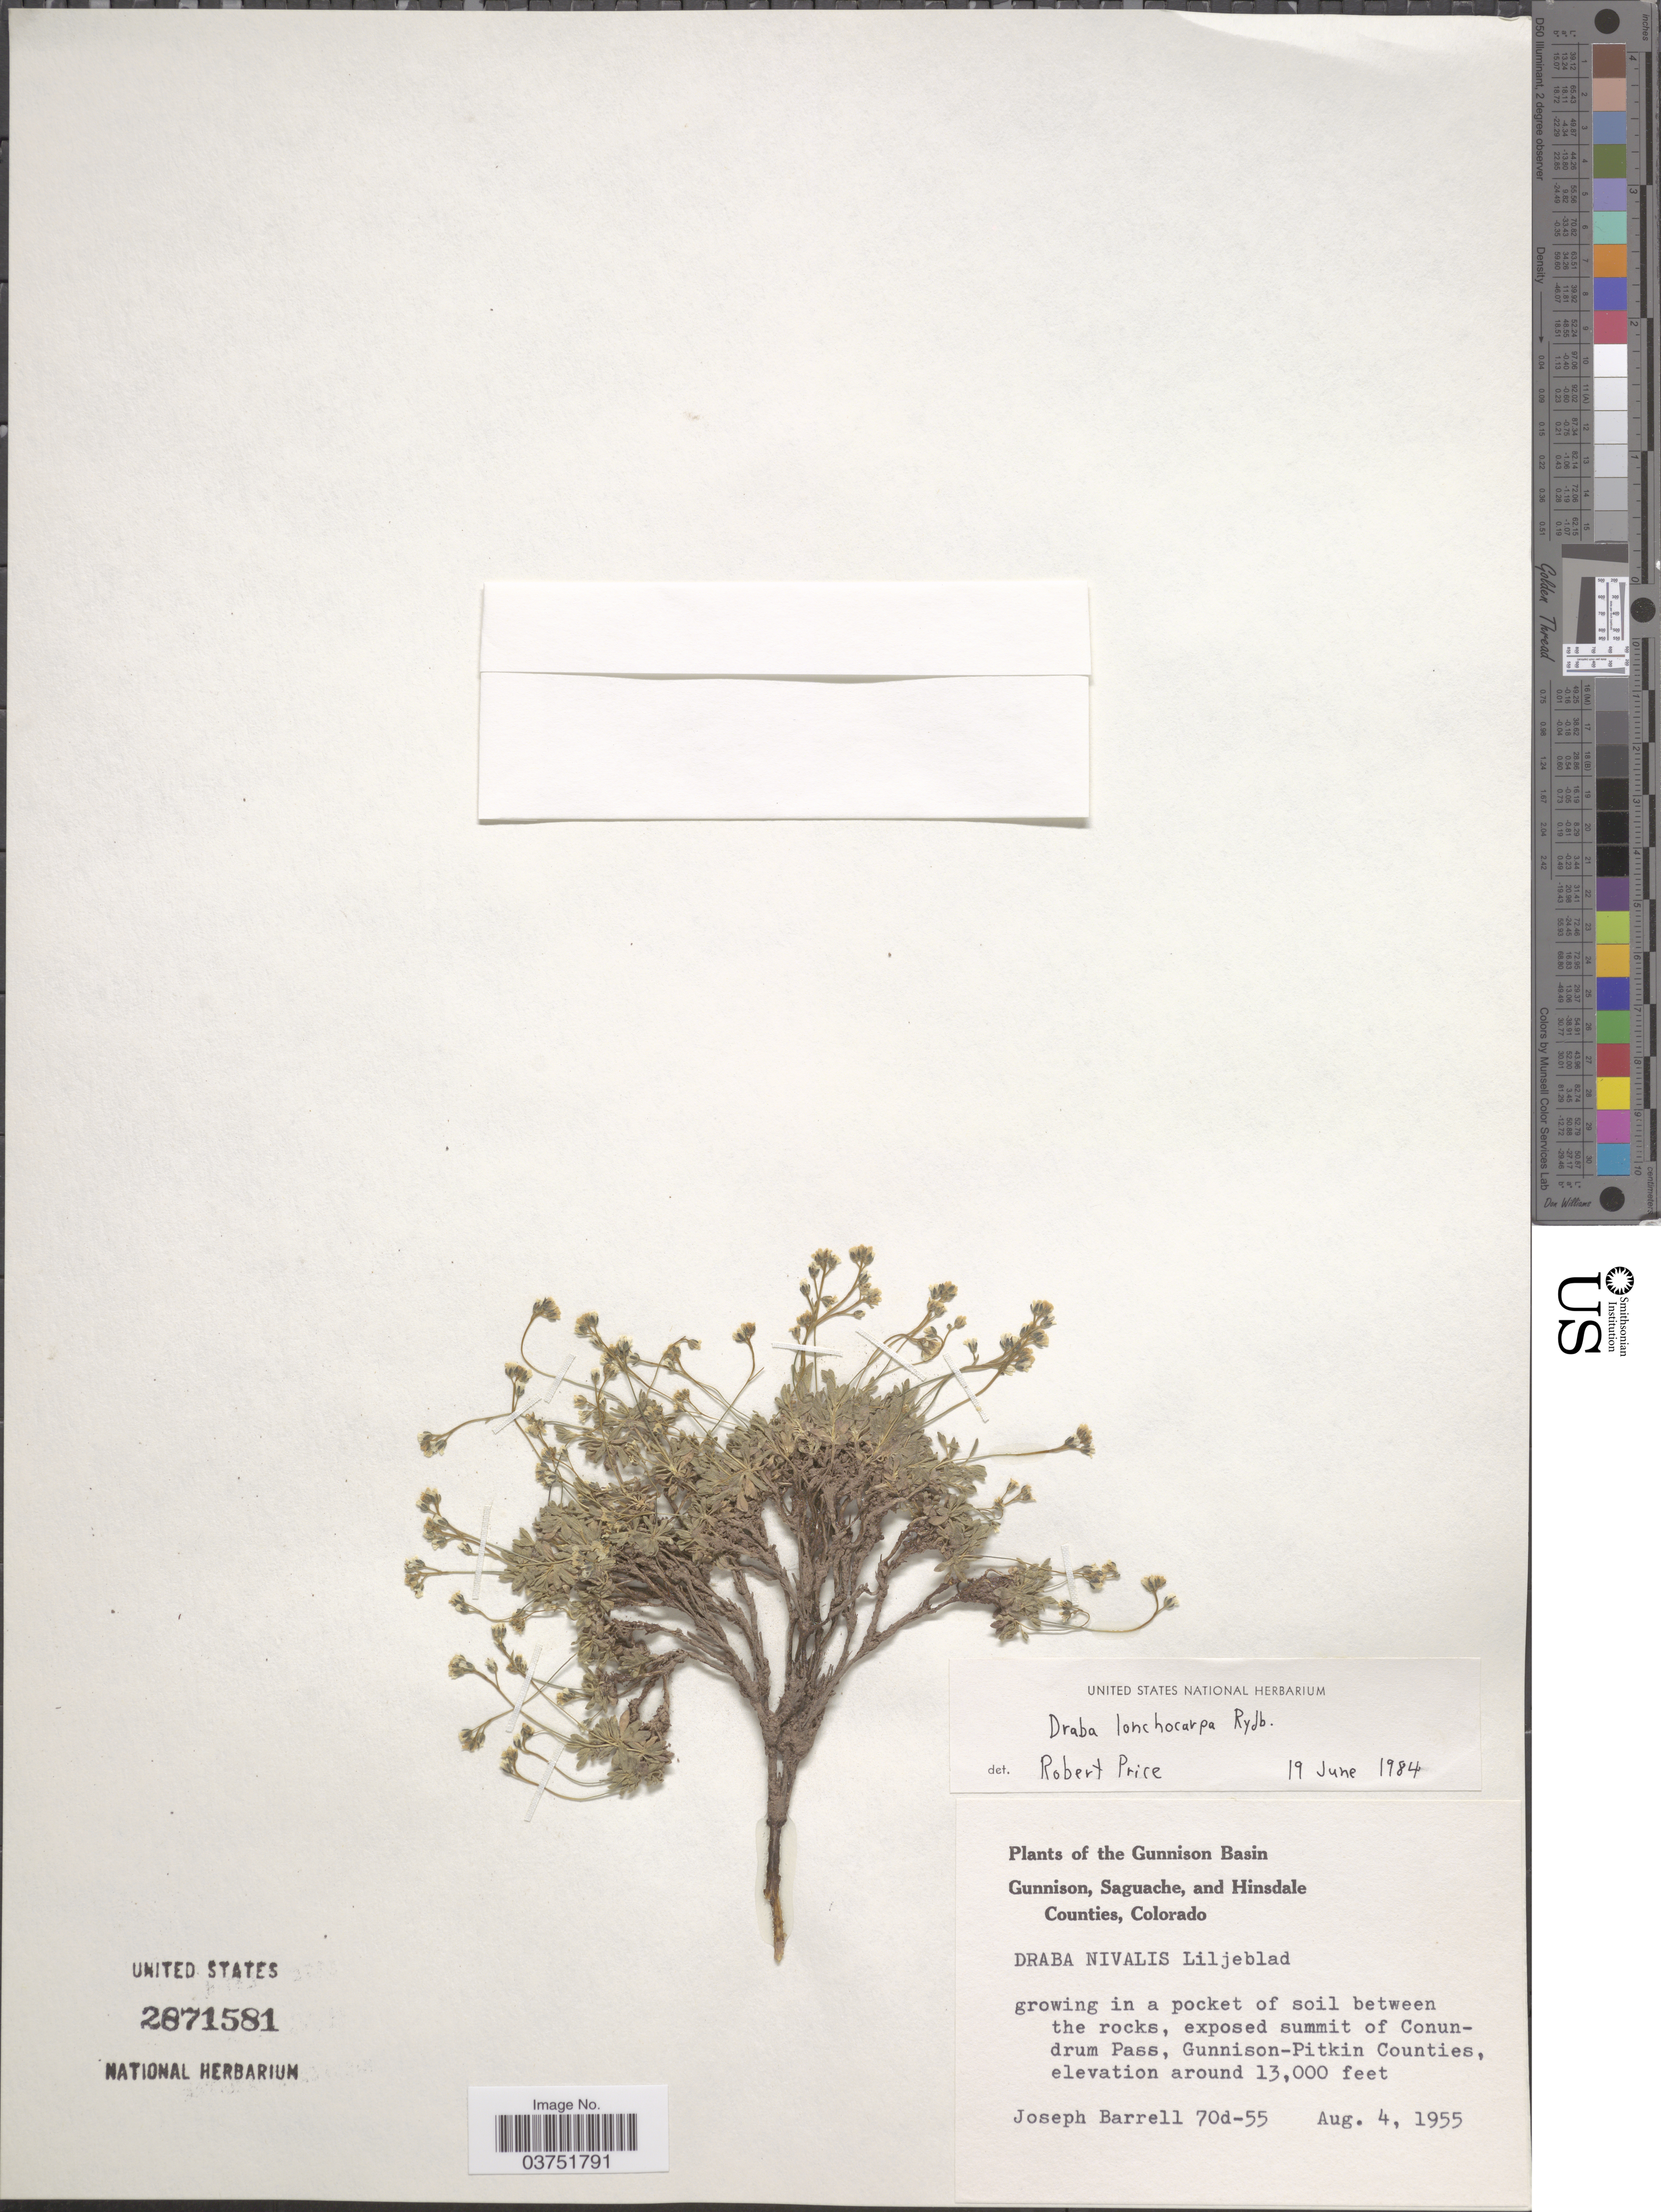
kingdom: Plantae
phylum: Tracheophyta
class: Magnoliopsida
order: Brassicales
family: Brassicaceae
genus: Draba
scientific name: Draba lonchocarpa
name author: Rydb.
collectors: J. Barrell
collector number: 70d-55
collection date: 1955-08-04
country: United States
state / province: Colorado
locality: Gunnison Basin. Exposed summit of Conundrum Pass, Gunnison-Pitkin Counties.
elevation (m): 3962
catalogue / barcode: US 2871581